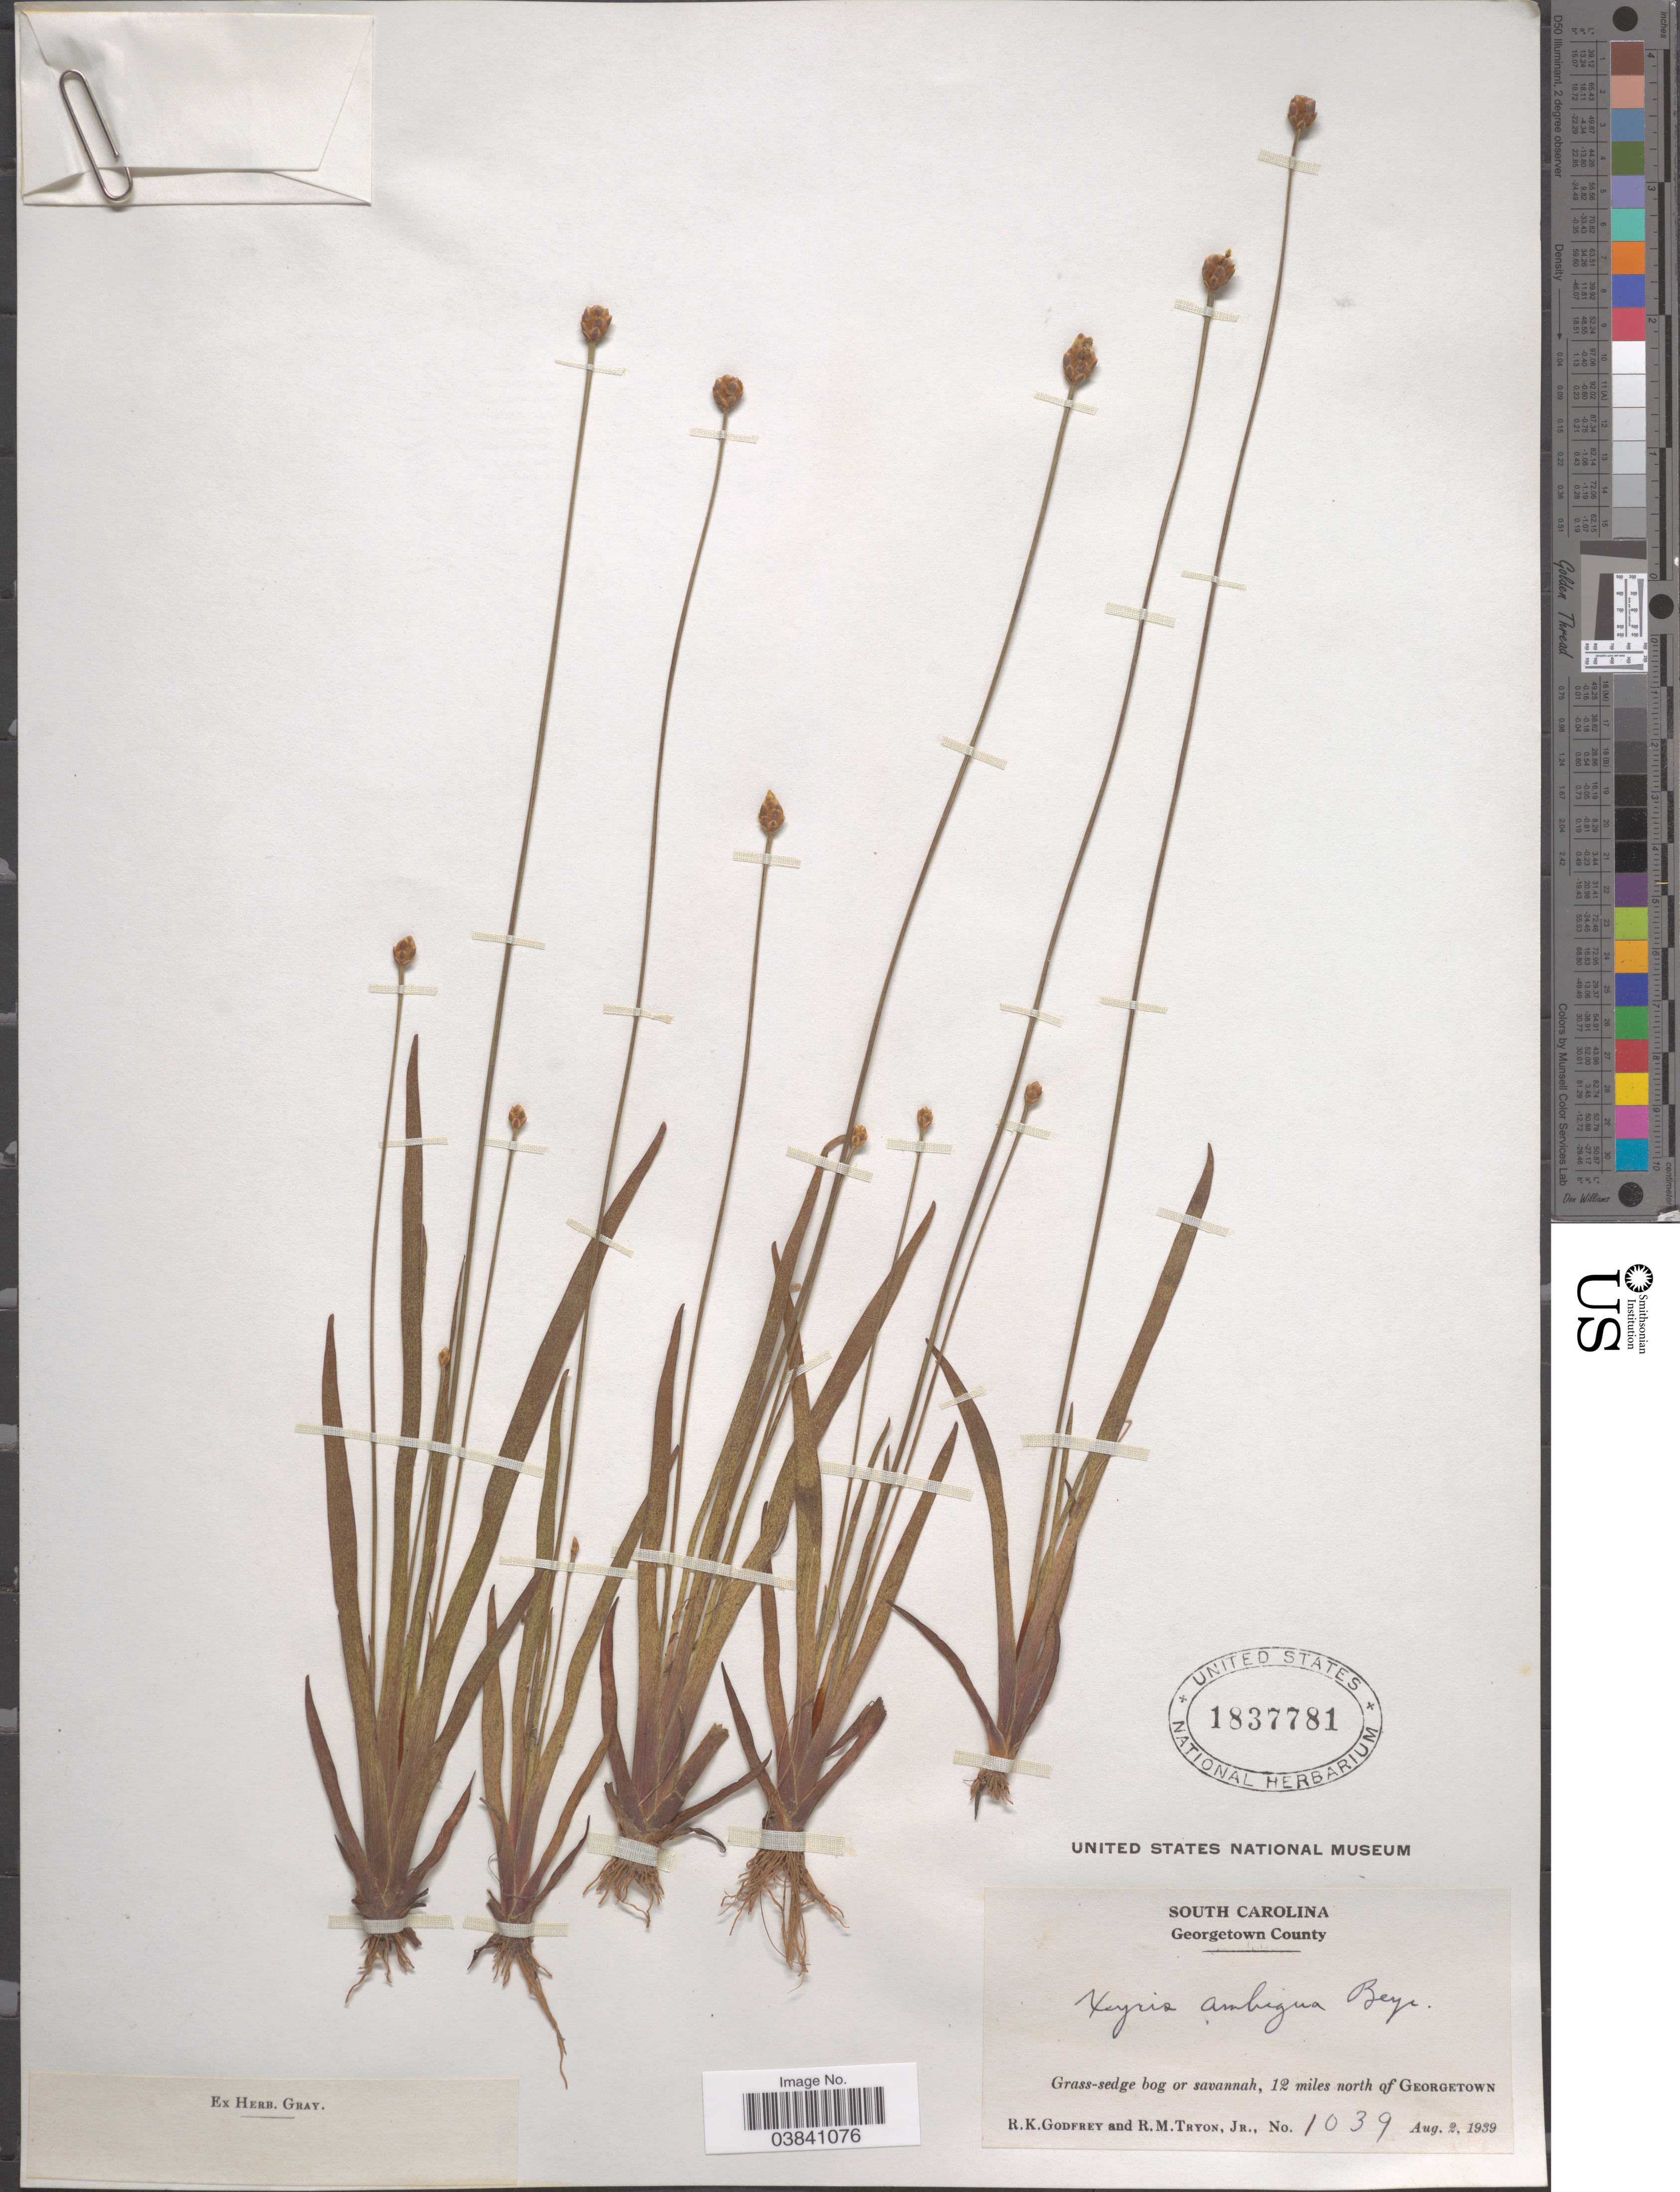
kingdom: Plantae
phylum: Tracheophyta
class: Liliopsida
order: Poales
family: Xyridaceae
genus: Xyris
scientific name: Xyris ambigua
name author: Beyr. ex Kunth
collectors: R. K. Godfrey & R. Tryon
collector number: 1039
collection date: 1939-08-02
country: United States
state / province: South Carolina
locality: Georgetown County. Grass-sedge bog or savannah, 12 miles north of Georgetown.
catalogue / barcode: US 1837781